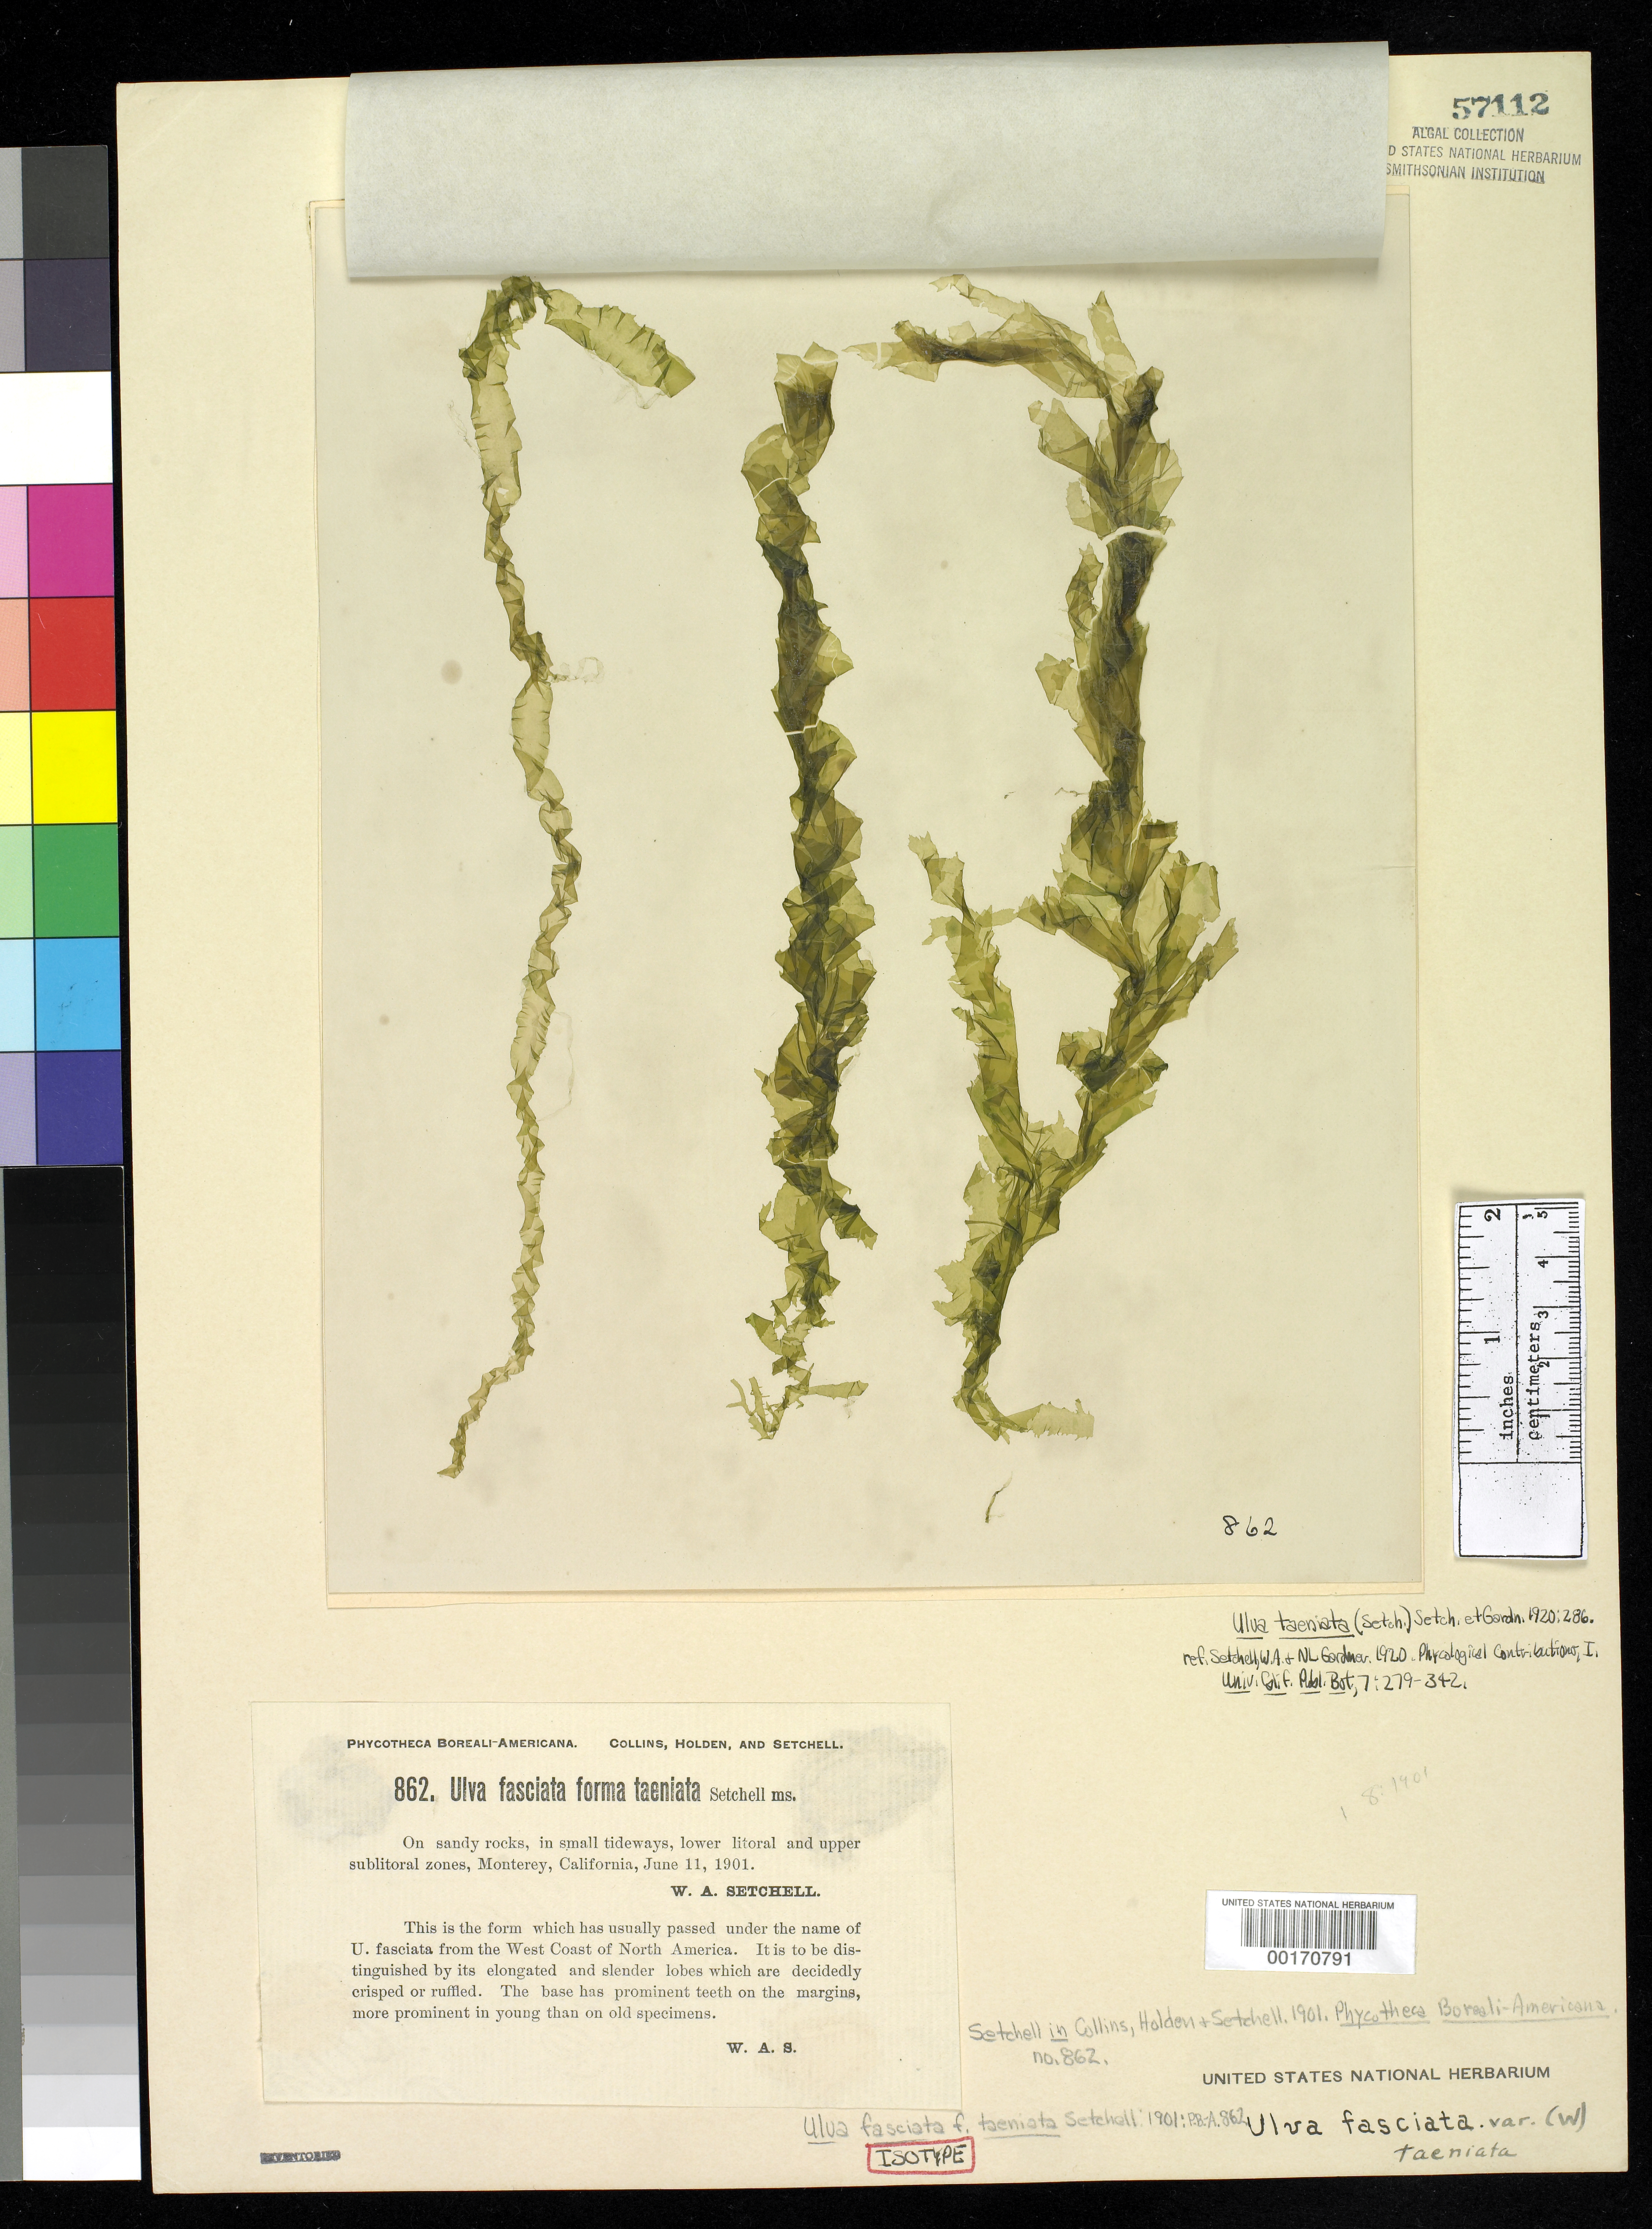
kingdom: Plantae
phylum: Chlorophyta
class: Ulvophyceae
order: Ulvales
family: Ulvaceae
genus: Ulva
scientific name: Ulva fasciata f. taeniata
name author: Setch. in Collins et al.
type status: Isotype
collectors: W. Setchell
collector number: PB-A 862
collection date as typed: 11 Jun 1901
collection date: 1901-06-11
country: United States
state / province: California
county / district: Monterey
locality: Monterey.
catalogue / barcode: US 57112